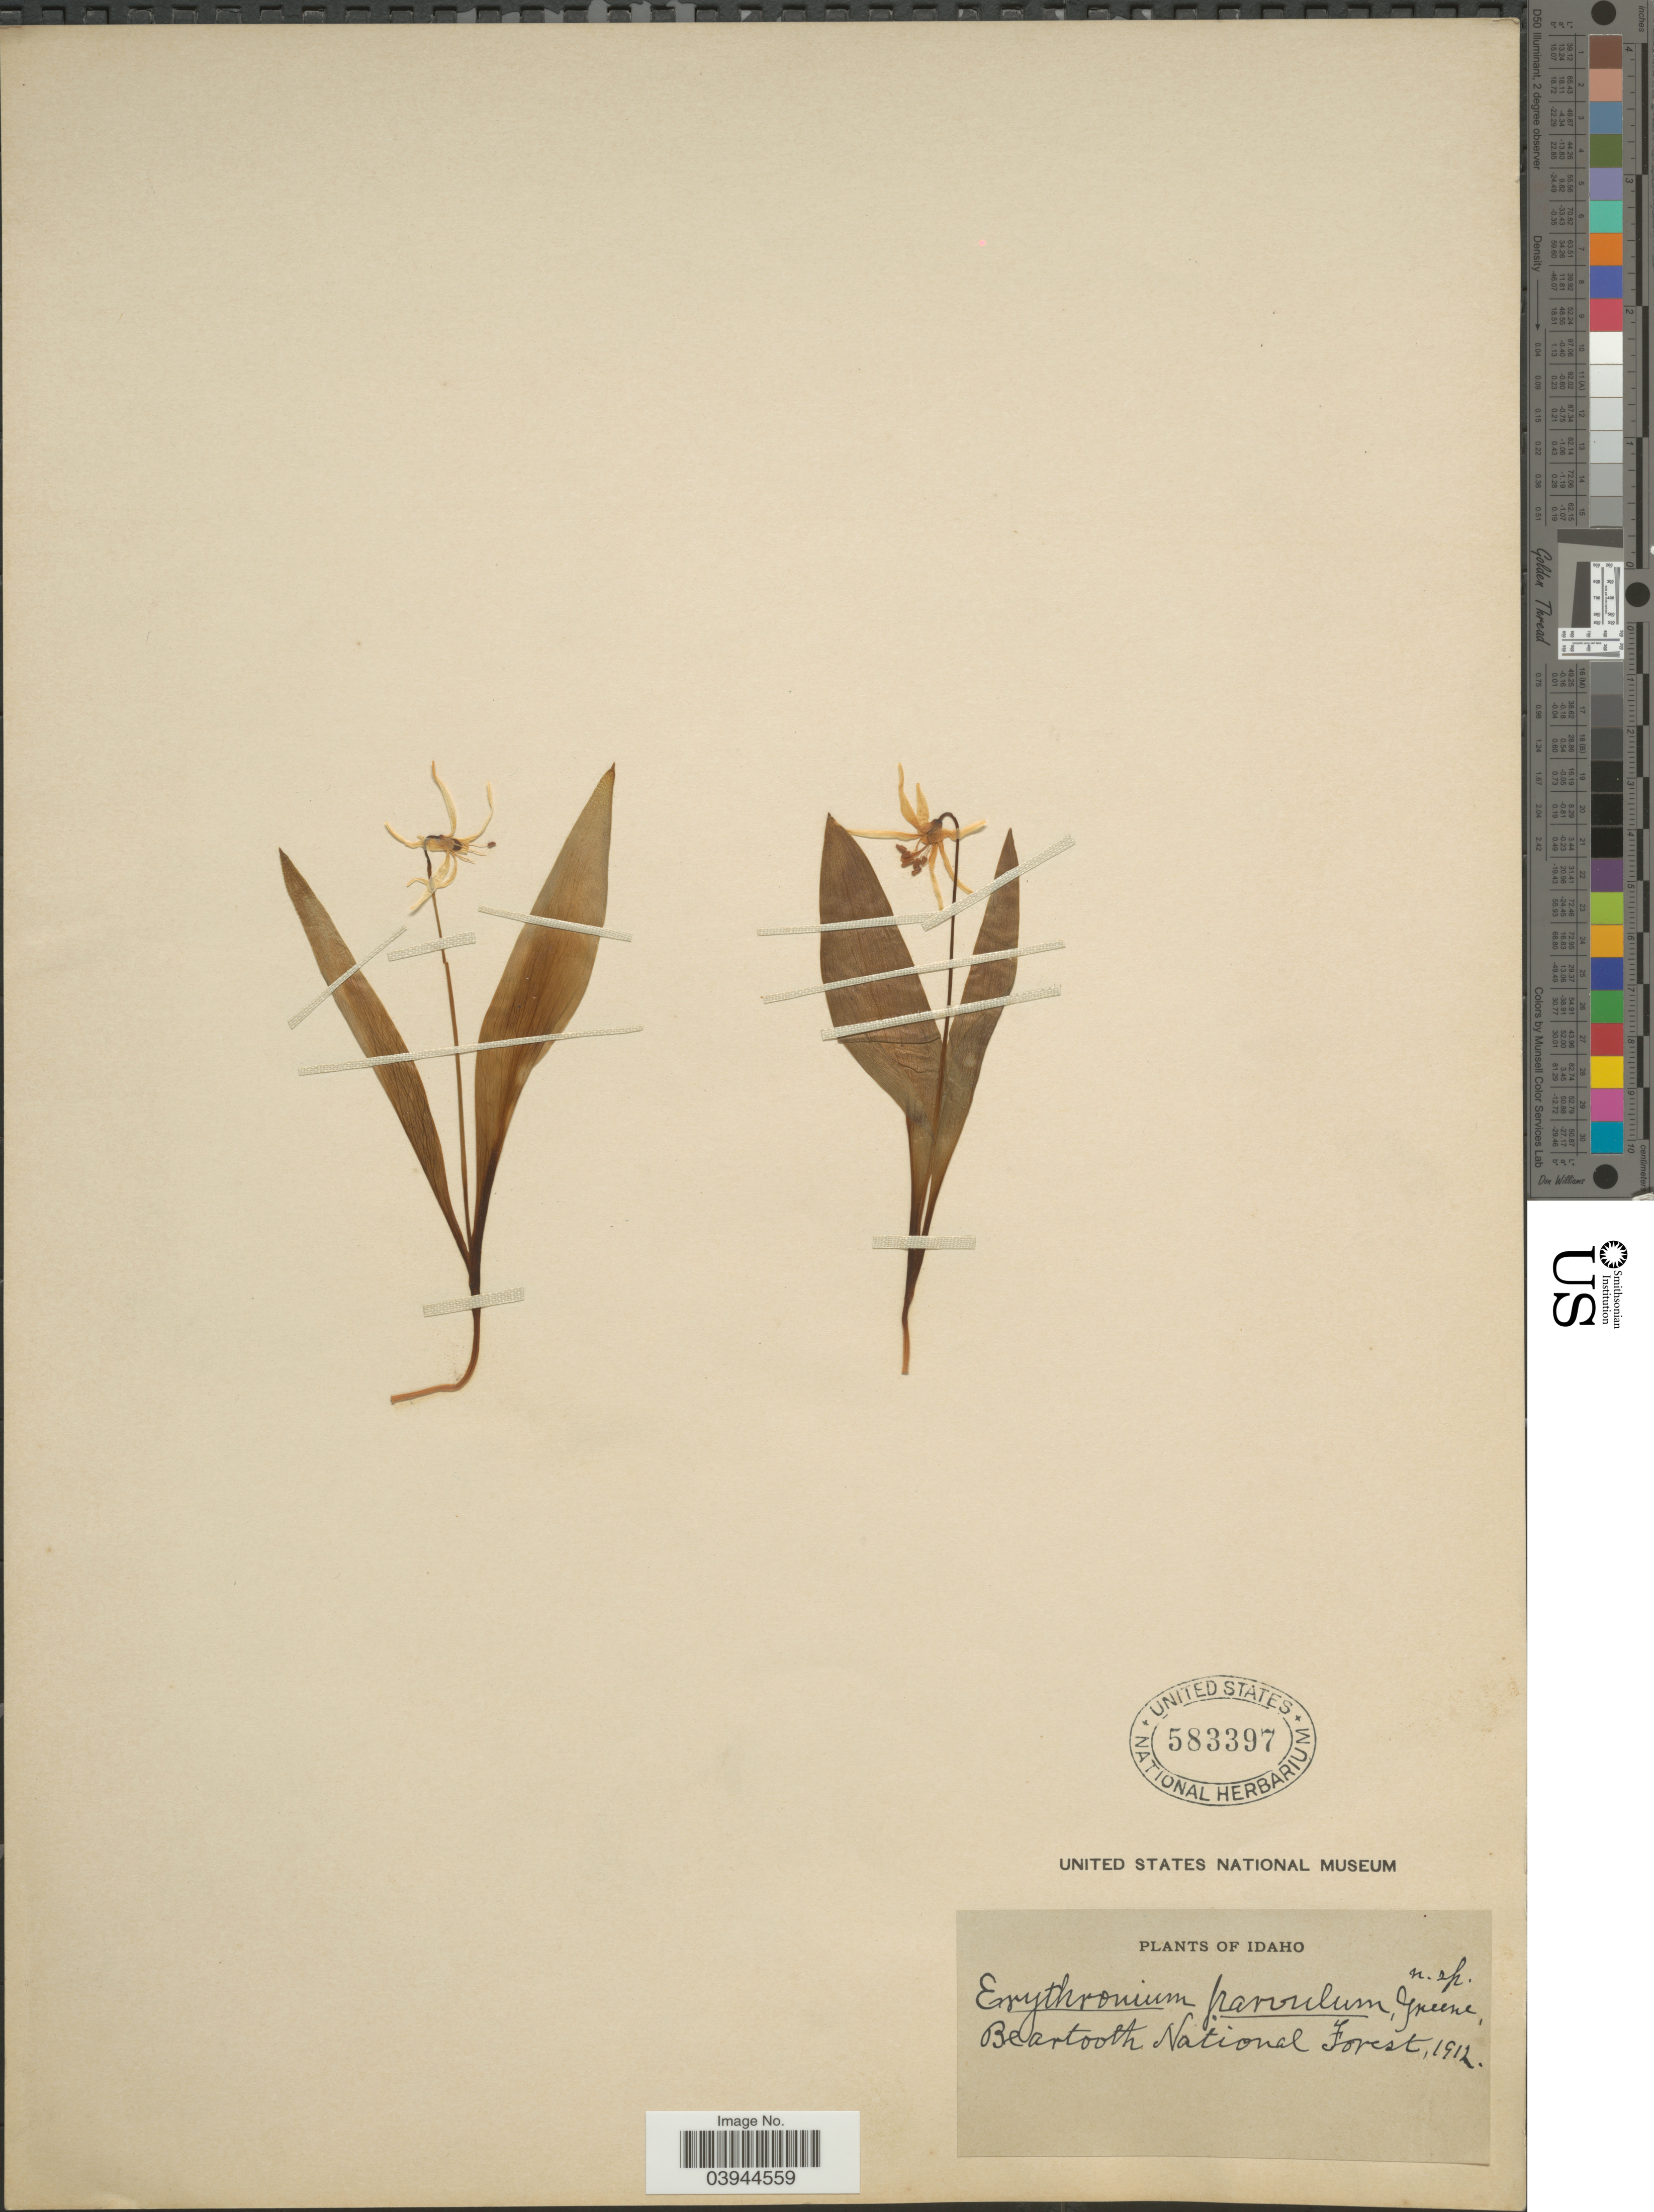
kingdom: Plantae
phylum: Tracheophyta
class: Liliopsida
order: Liliales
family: Liliaceae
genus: Erythronium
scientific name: Erythronium parvulum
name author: Greene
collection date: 1912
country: United States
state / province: Idaho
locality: Beartooth National Forest.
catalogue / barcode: US 583397